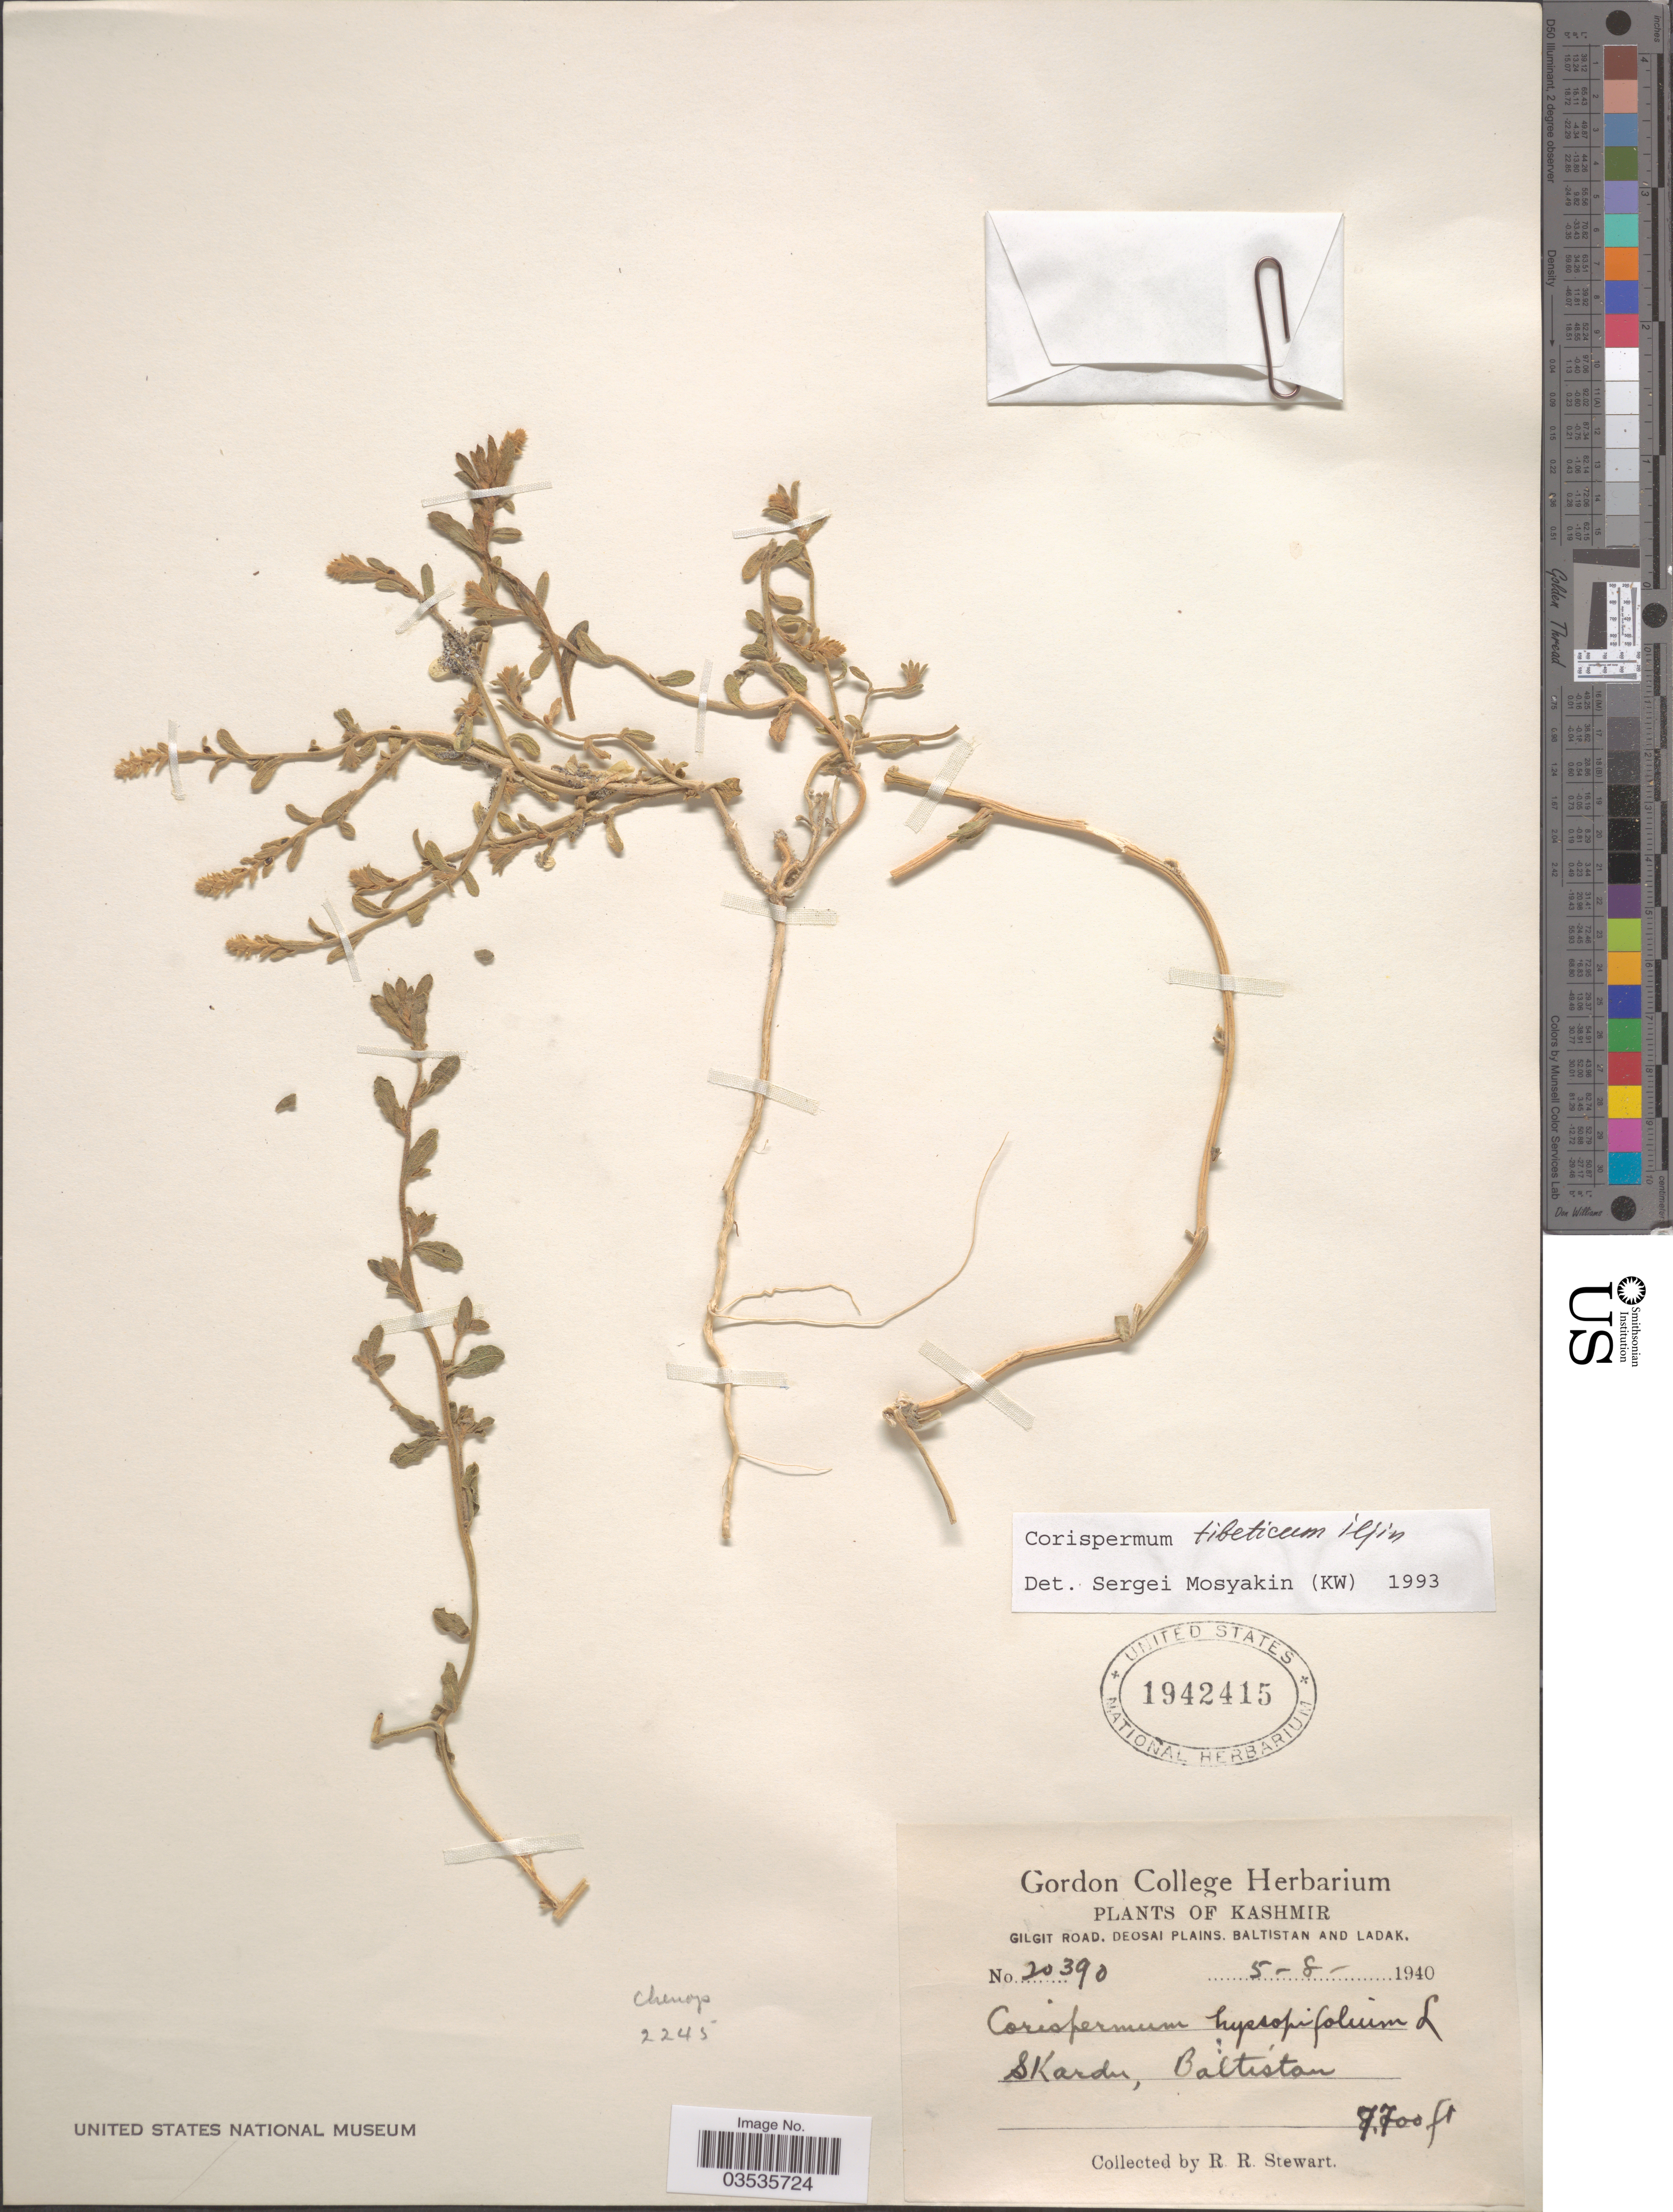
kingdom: Plantae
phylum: Tracheophyta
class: Magnoliopsida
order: Caryophyllales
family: Amaranthaceae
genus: Corispermum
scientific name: Corispermum tibeticum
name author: Iljin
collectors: R. Stewart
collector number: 20390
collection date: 1940-08-05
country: Pakistan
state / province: Gilgit-Baltistan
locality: Kashmir. Gilgit Road, Deosai Plains, Ladak. Skardu, Baltistan.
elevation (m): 2347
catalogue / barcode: US 1942415